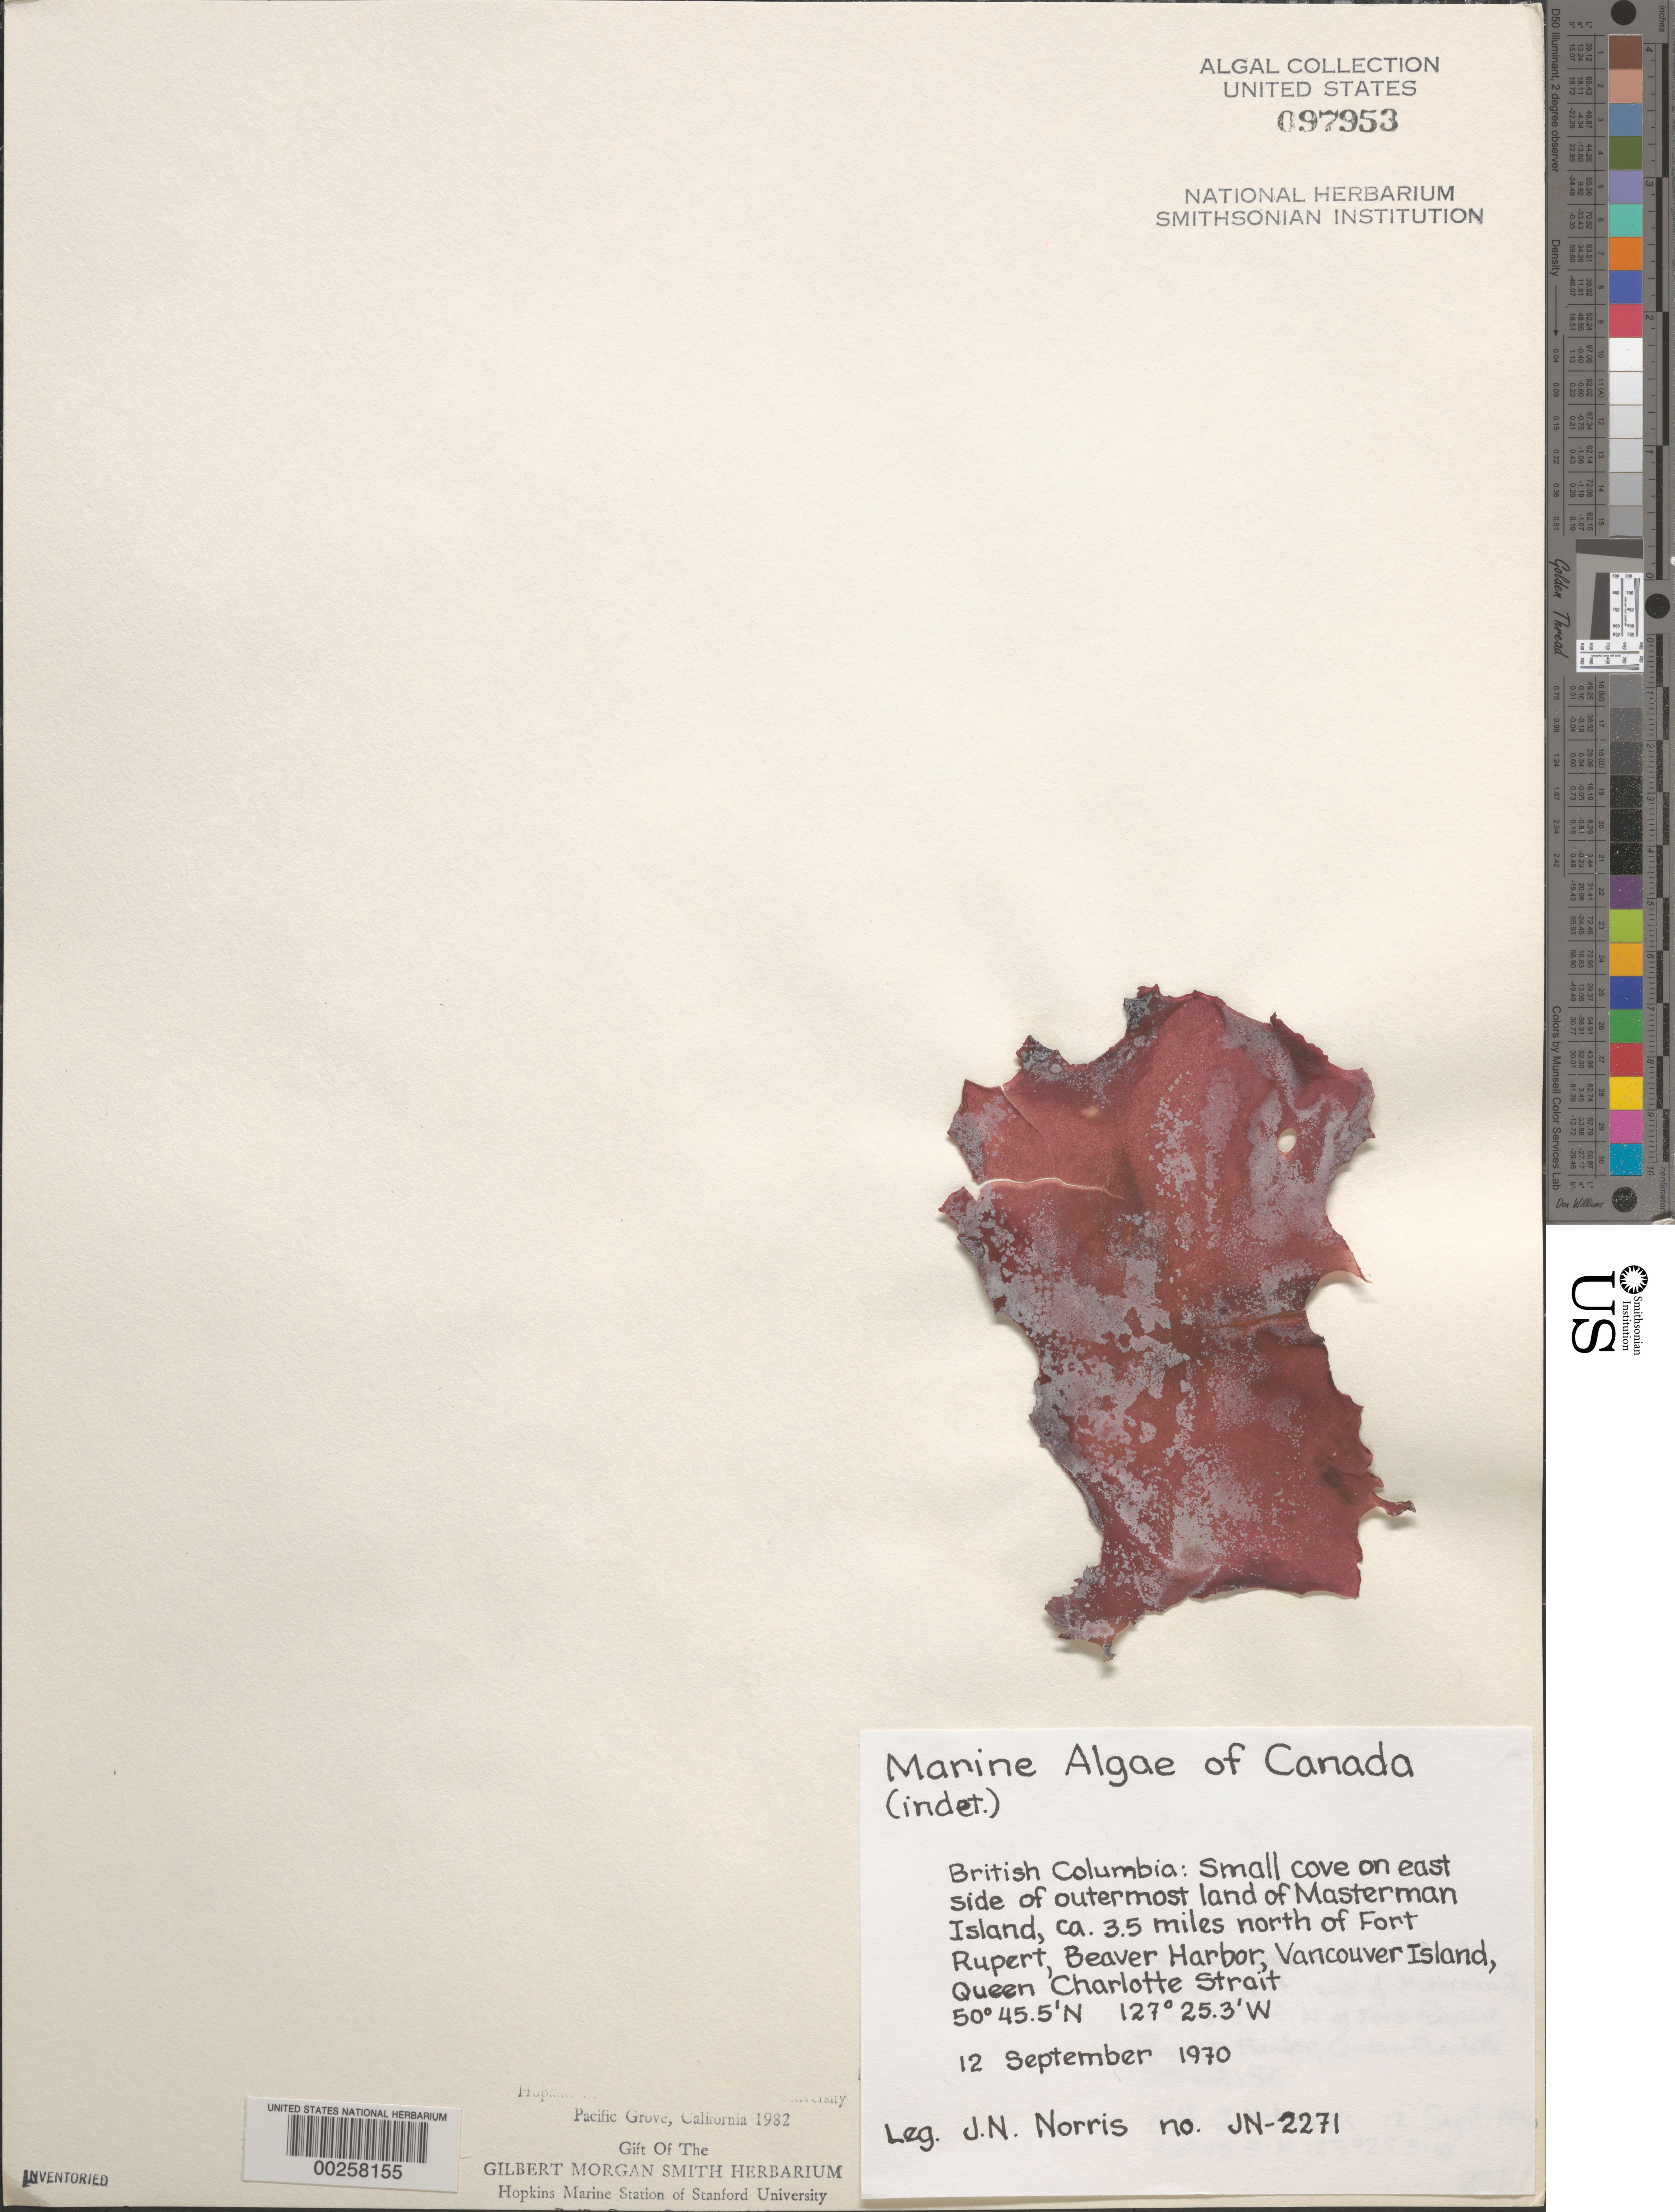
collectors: J. N. Norris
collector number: JN-2271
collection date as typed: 12 Sep 1970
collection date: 1970-09-12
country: Canada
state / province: British Columbia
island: Masterman Island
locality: Ca. 3.5 miles north of Fort Rupert, Beaver Harbor, Vancouver Island, Queen Charlotte Strait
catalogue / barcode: US 97953